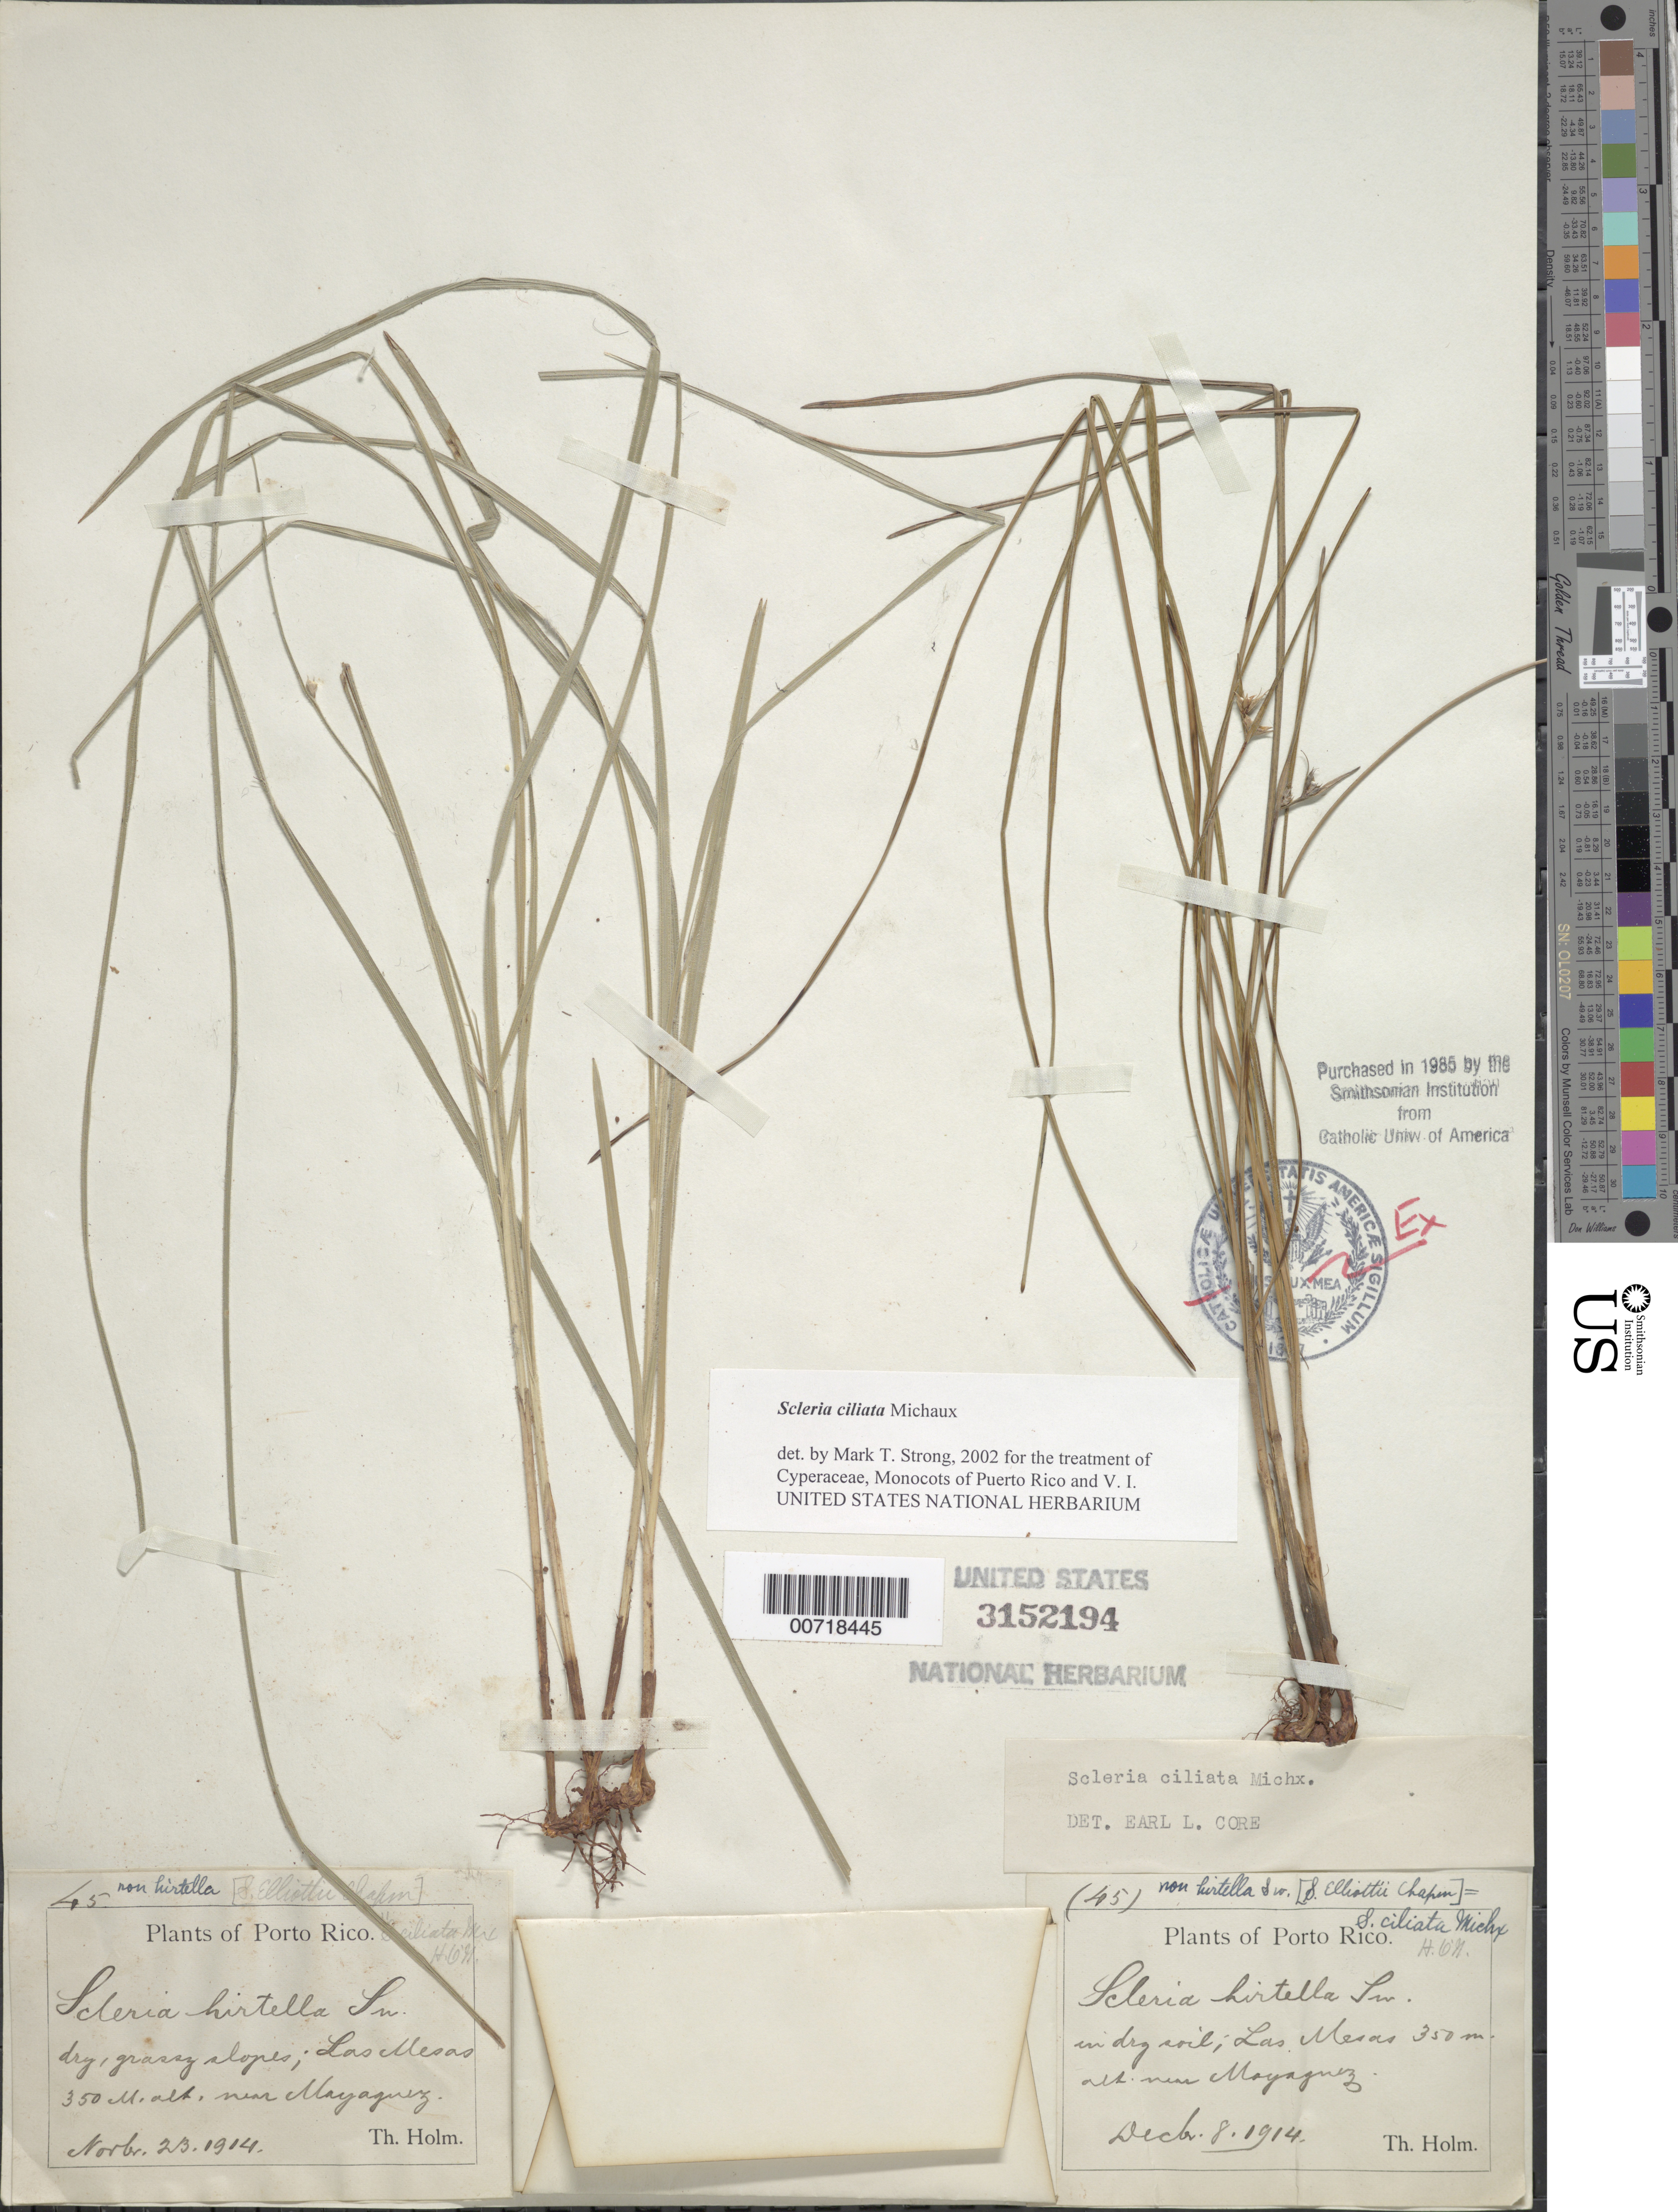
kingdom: Plantae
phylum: Tracheophyta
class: Liliopsida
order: Poales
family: Cyperaceae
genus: Scleria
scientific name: Scleria ciliata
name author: Michx.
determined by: Strong, M. T., (US), Smithsonian Institution - National Museum of Natural History (UNITED STATES)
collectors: H. T. Holm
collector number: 45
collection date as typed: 23 Nov 1914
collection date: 1914-11-23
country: Puerto Rico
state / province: Mayagüez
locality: Las Mesas near Mayagüez.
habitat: Dry, grassy slopes.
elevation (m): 350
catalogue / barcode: US 3152194